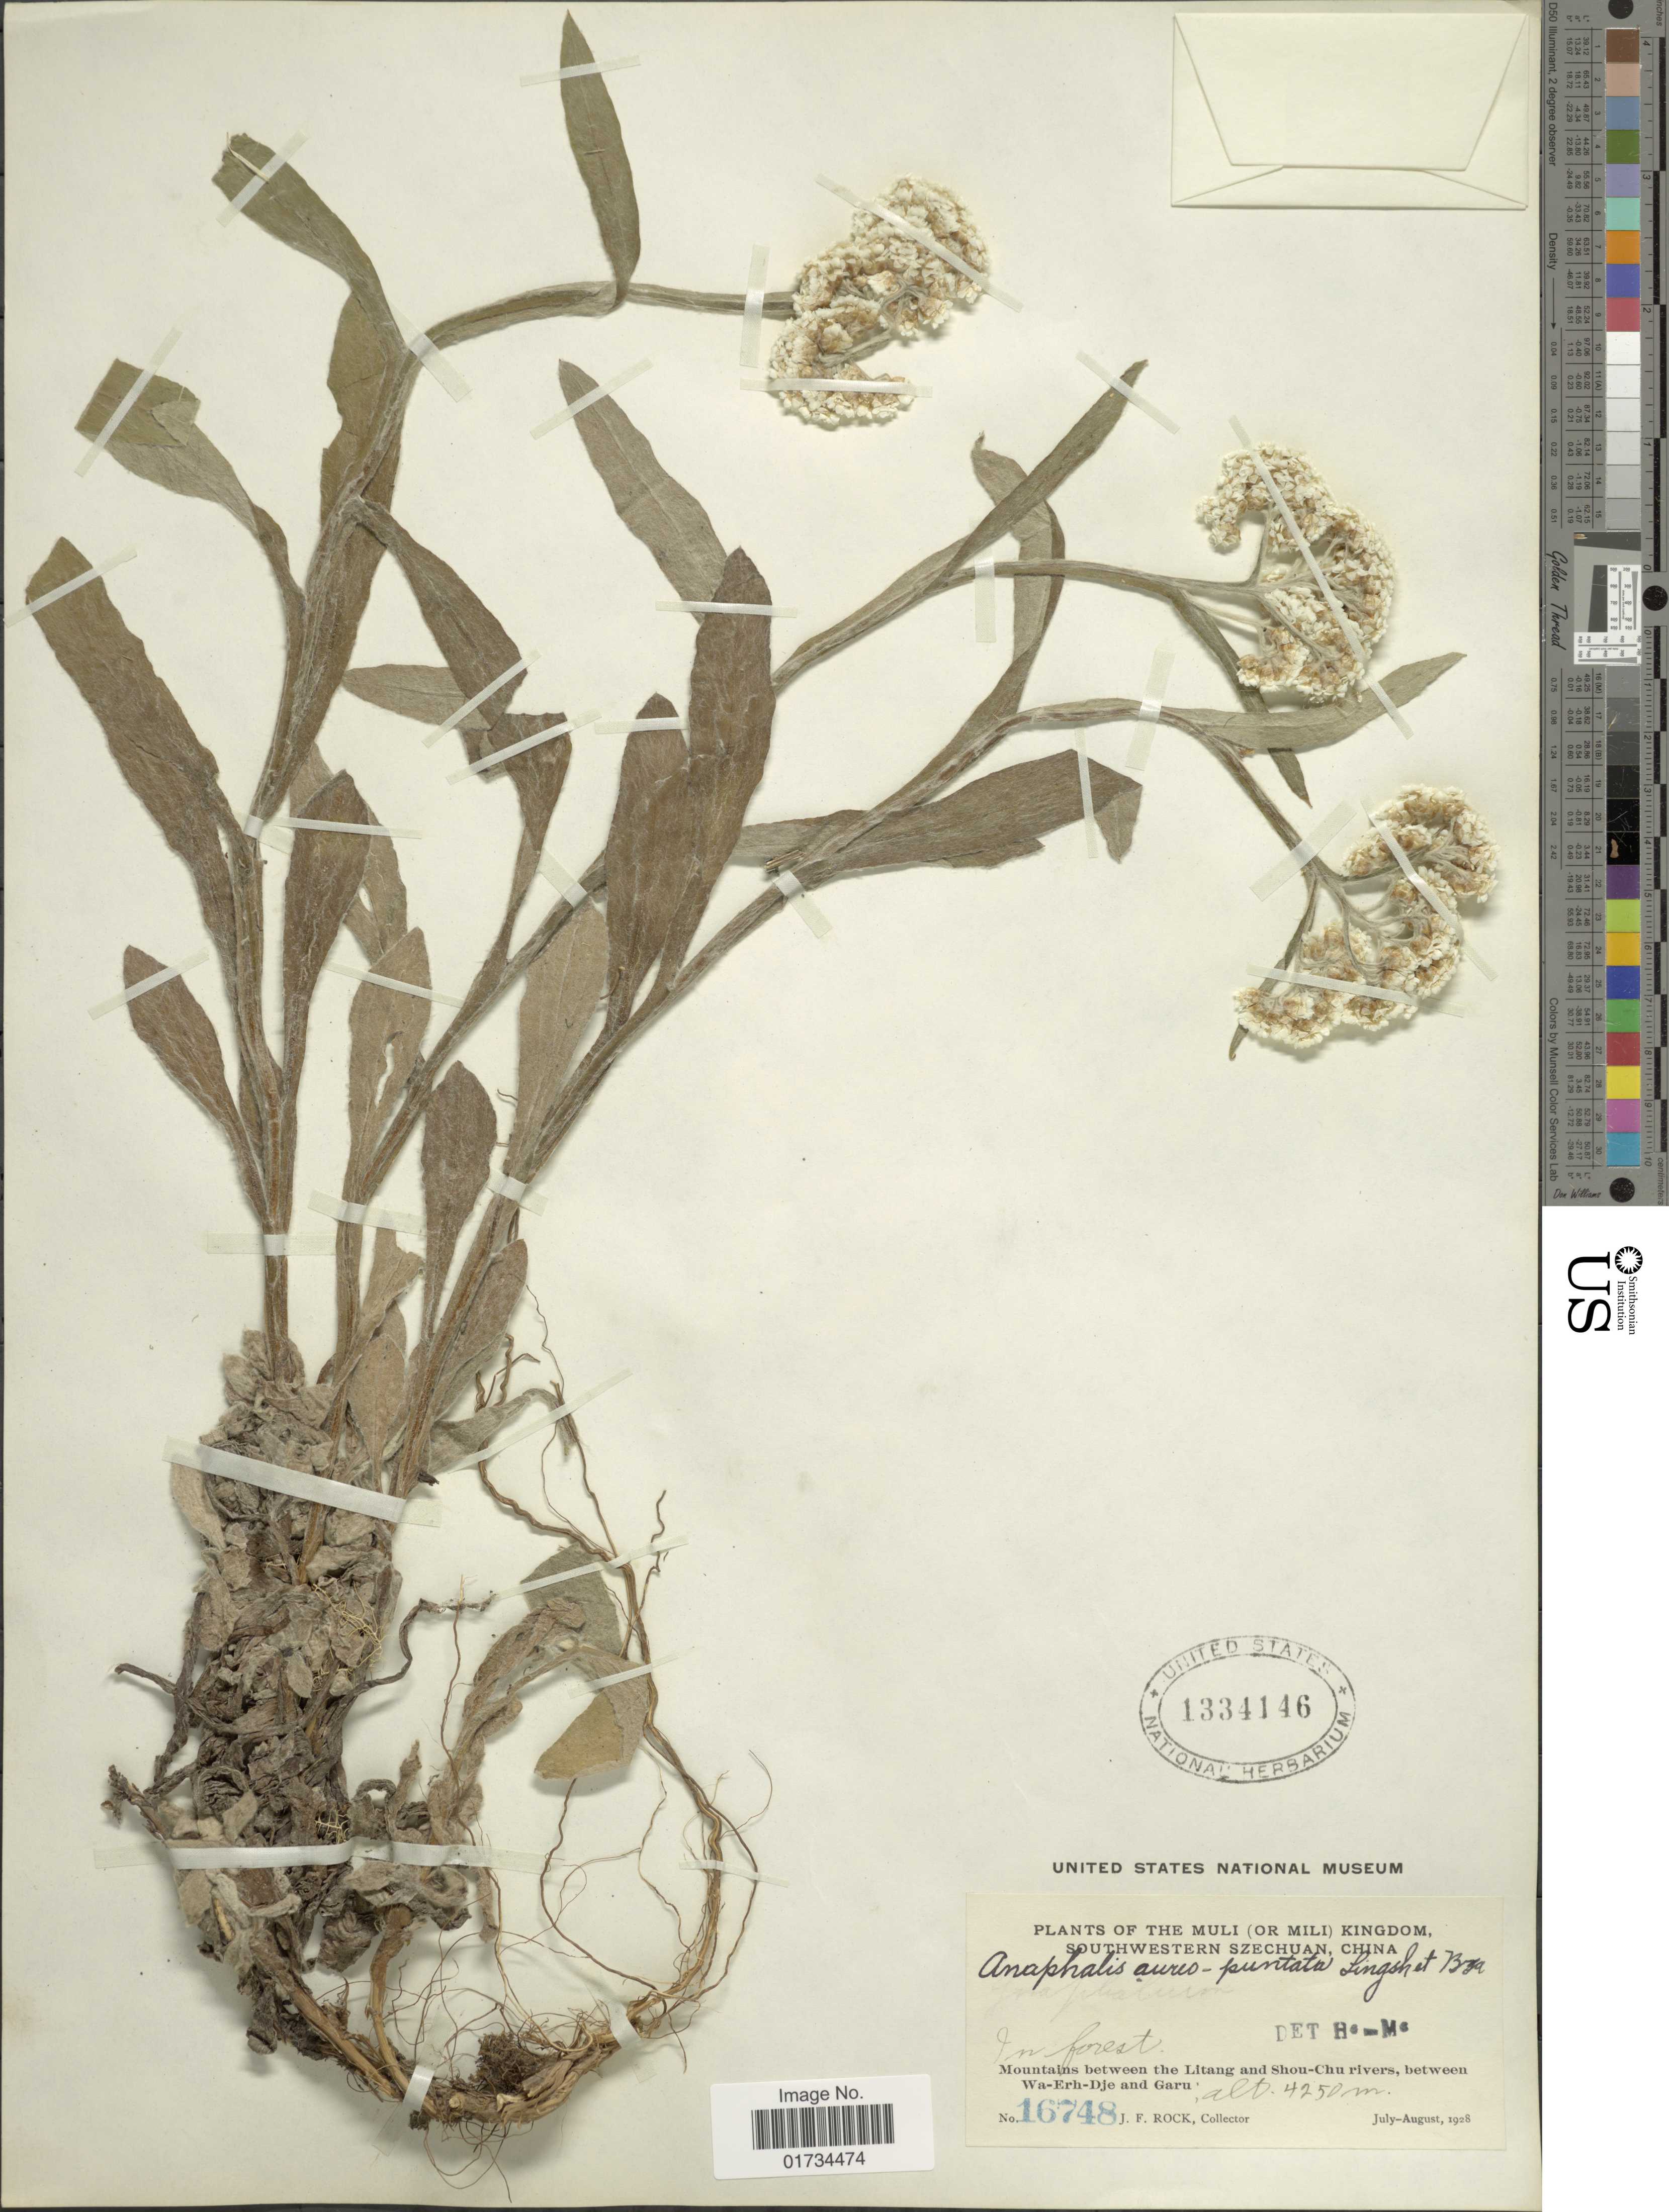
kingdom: Plantae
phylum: Tracheophyta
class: Magnoliopsida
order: Asterales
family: Asteraceae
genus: Anaphalis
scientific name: Anaphalis aureopunctata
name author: Lingelsh. & Borza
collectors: J. Rock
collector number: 16748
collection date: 1928-07/1928-08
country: China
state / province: Sichuan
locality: Southwestern Szechuan, China. Mointains between the Litang and Shou-Chu rivers, between Wa=Erh-Dje and Garu. The Muli (or Mili) Kingdom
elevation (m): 4250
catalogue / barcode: US 1334146